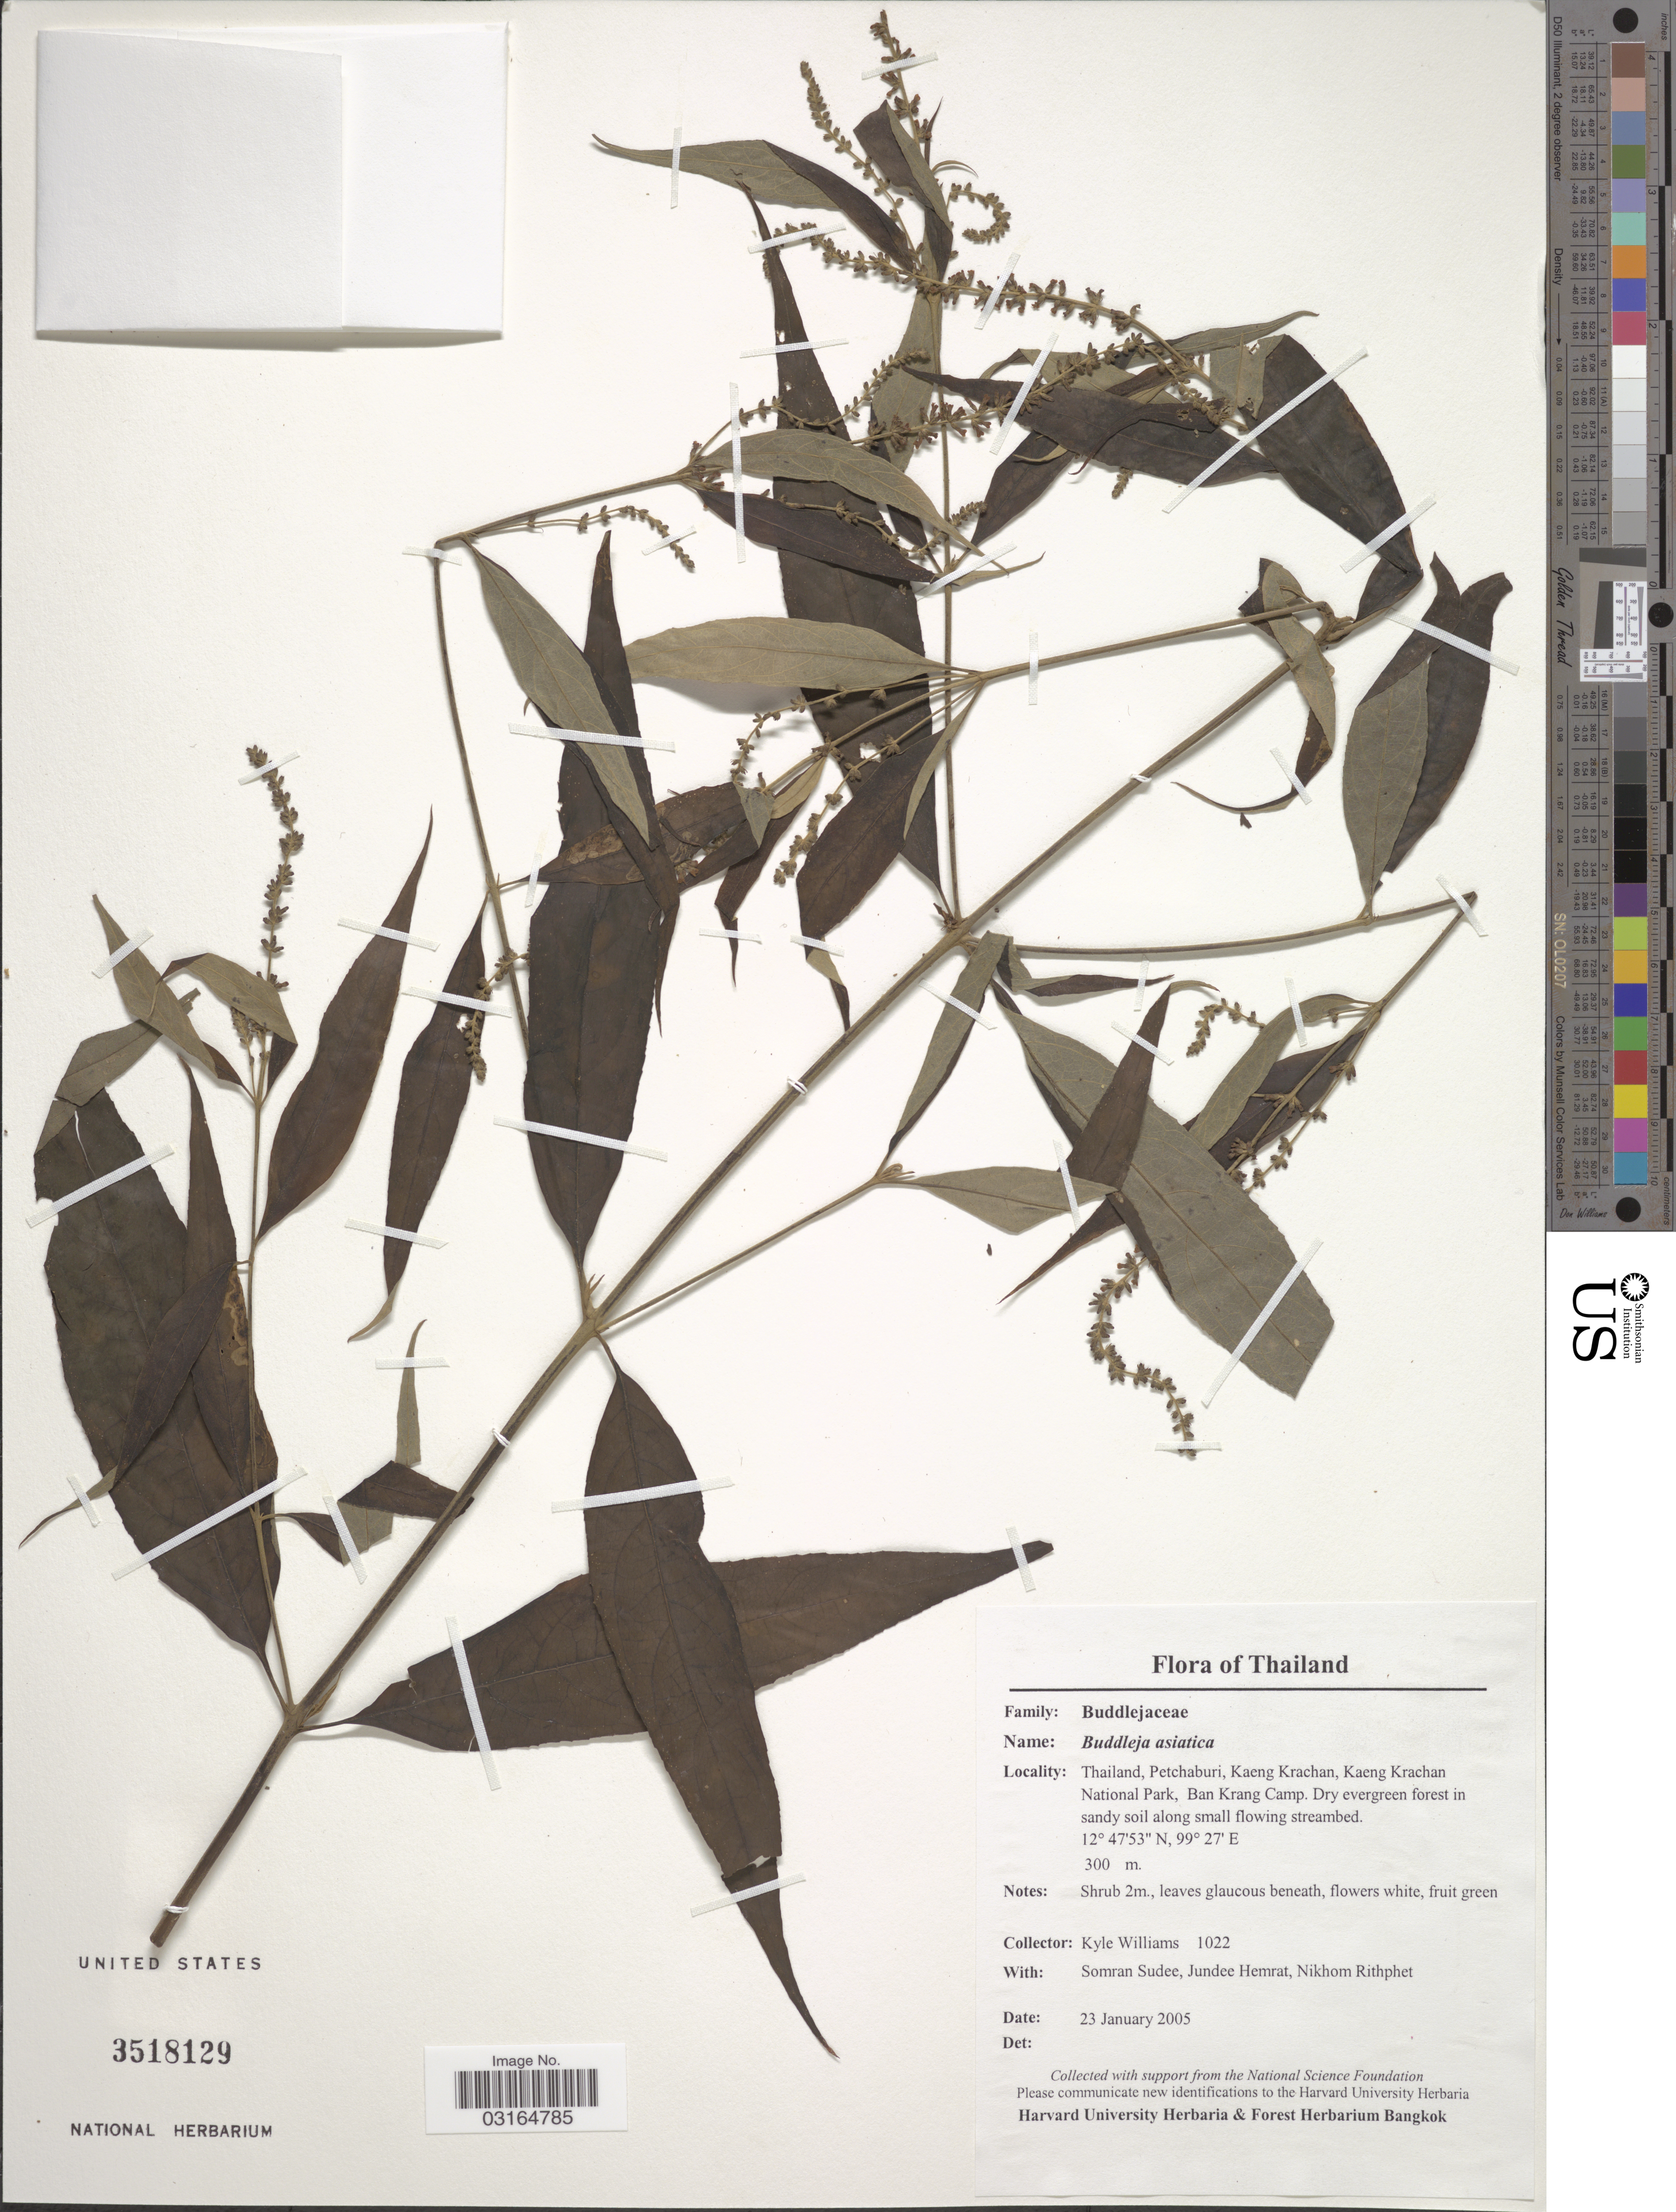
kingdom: Plantae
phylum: Tracheophyta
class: Magnoliopsida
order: Lamiales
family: Scrophulariaceae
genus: Buddleja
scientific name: Buddleja asiatica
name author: Lour.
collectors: K. J. Williams, S. Sudee, J. Hemrat & N. Rithphet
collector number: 1022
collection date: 2005-01-23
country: Thailand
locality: Petchaburi, Kaeng Krachan, Kaeng Krachan National Park, Ban Krang Camp.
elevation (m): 300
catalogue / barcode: US 3518129